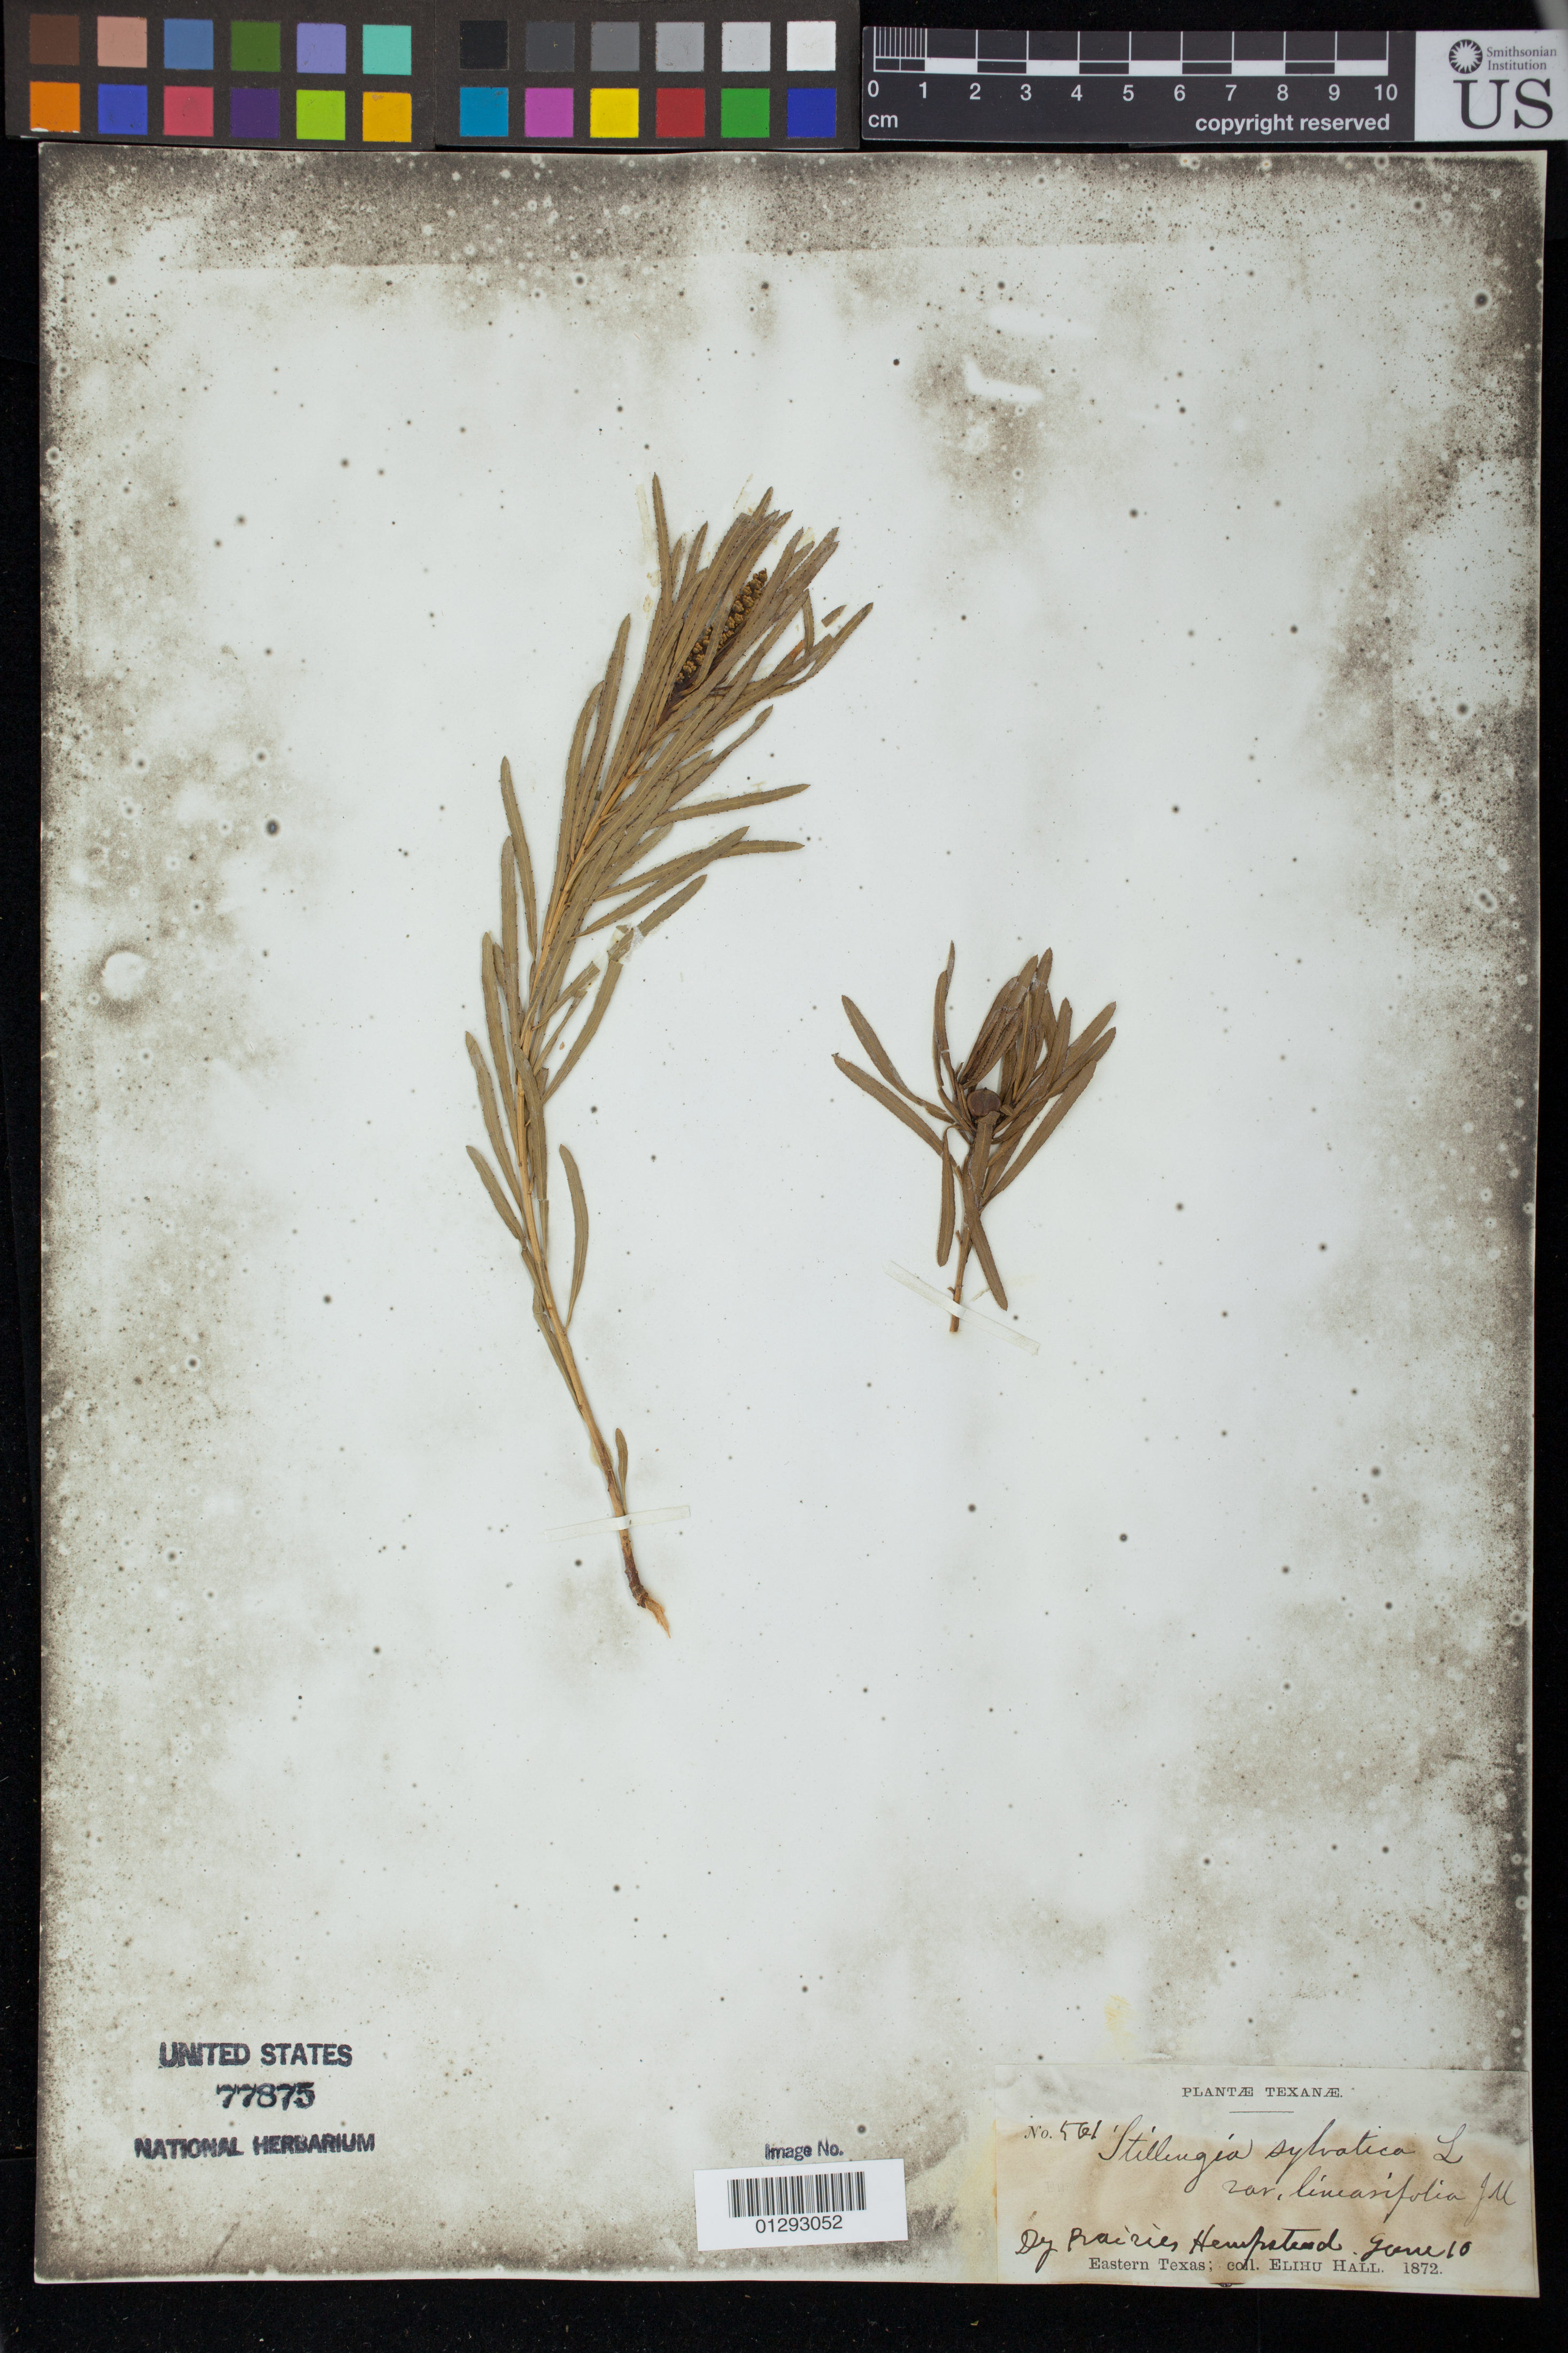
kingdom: Plantae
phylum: Tracheophyta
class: Magnoliopsida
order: Malpighiales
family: Euphorbiaceae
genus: Stillingia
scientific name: Stillingia texana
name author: I.M. Johnst.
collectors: E. Hall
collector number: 561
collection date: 1872-06-10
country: United States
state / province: Texas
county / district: Waller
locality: Hempstead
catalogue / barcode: US 77875